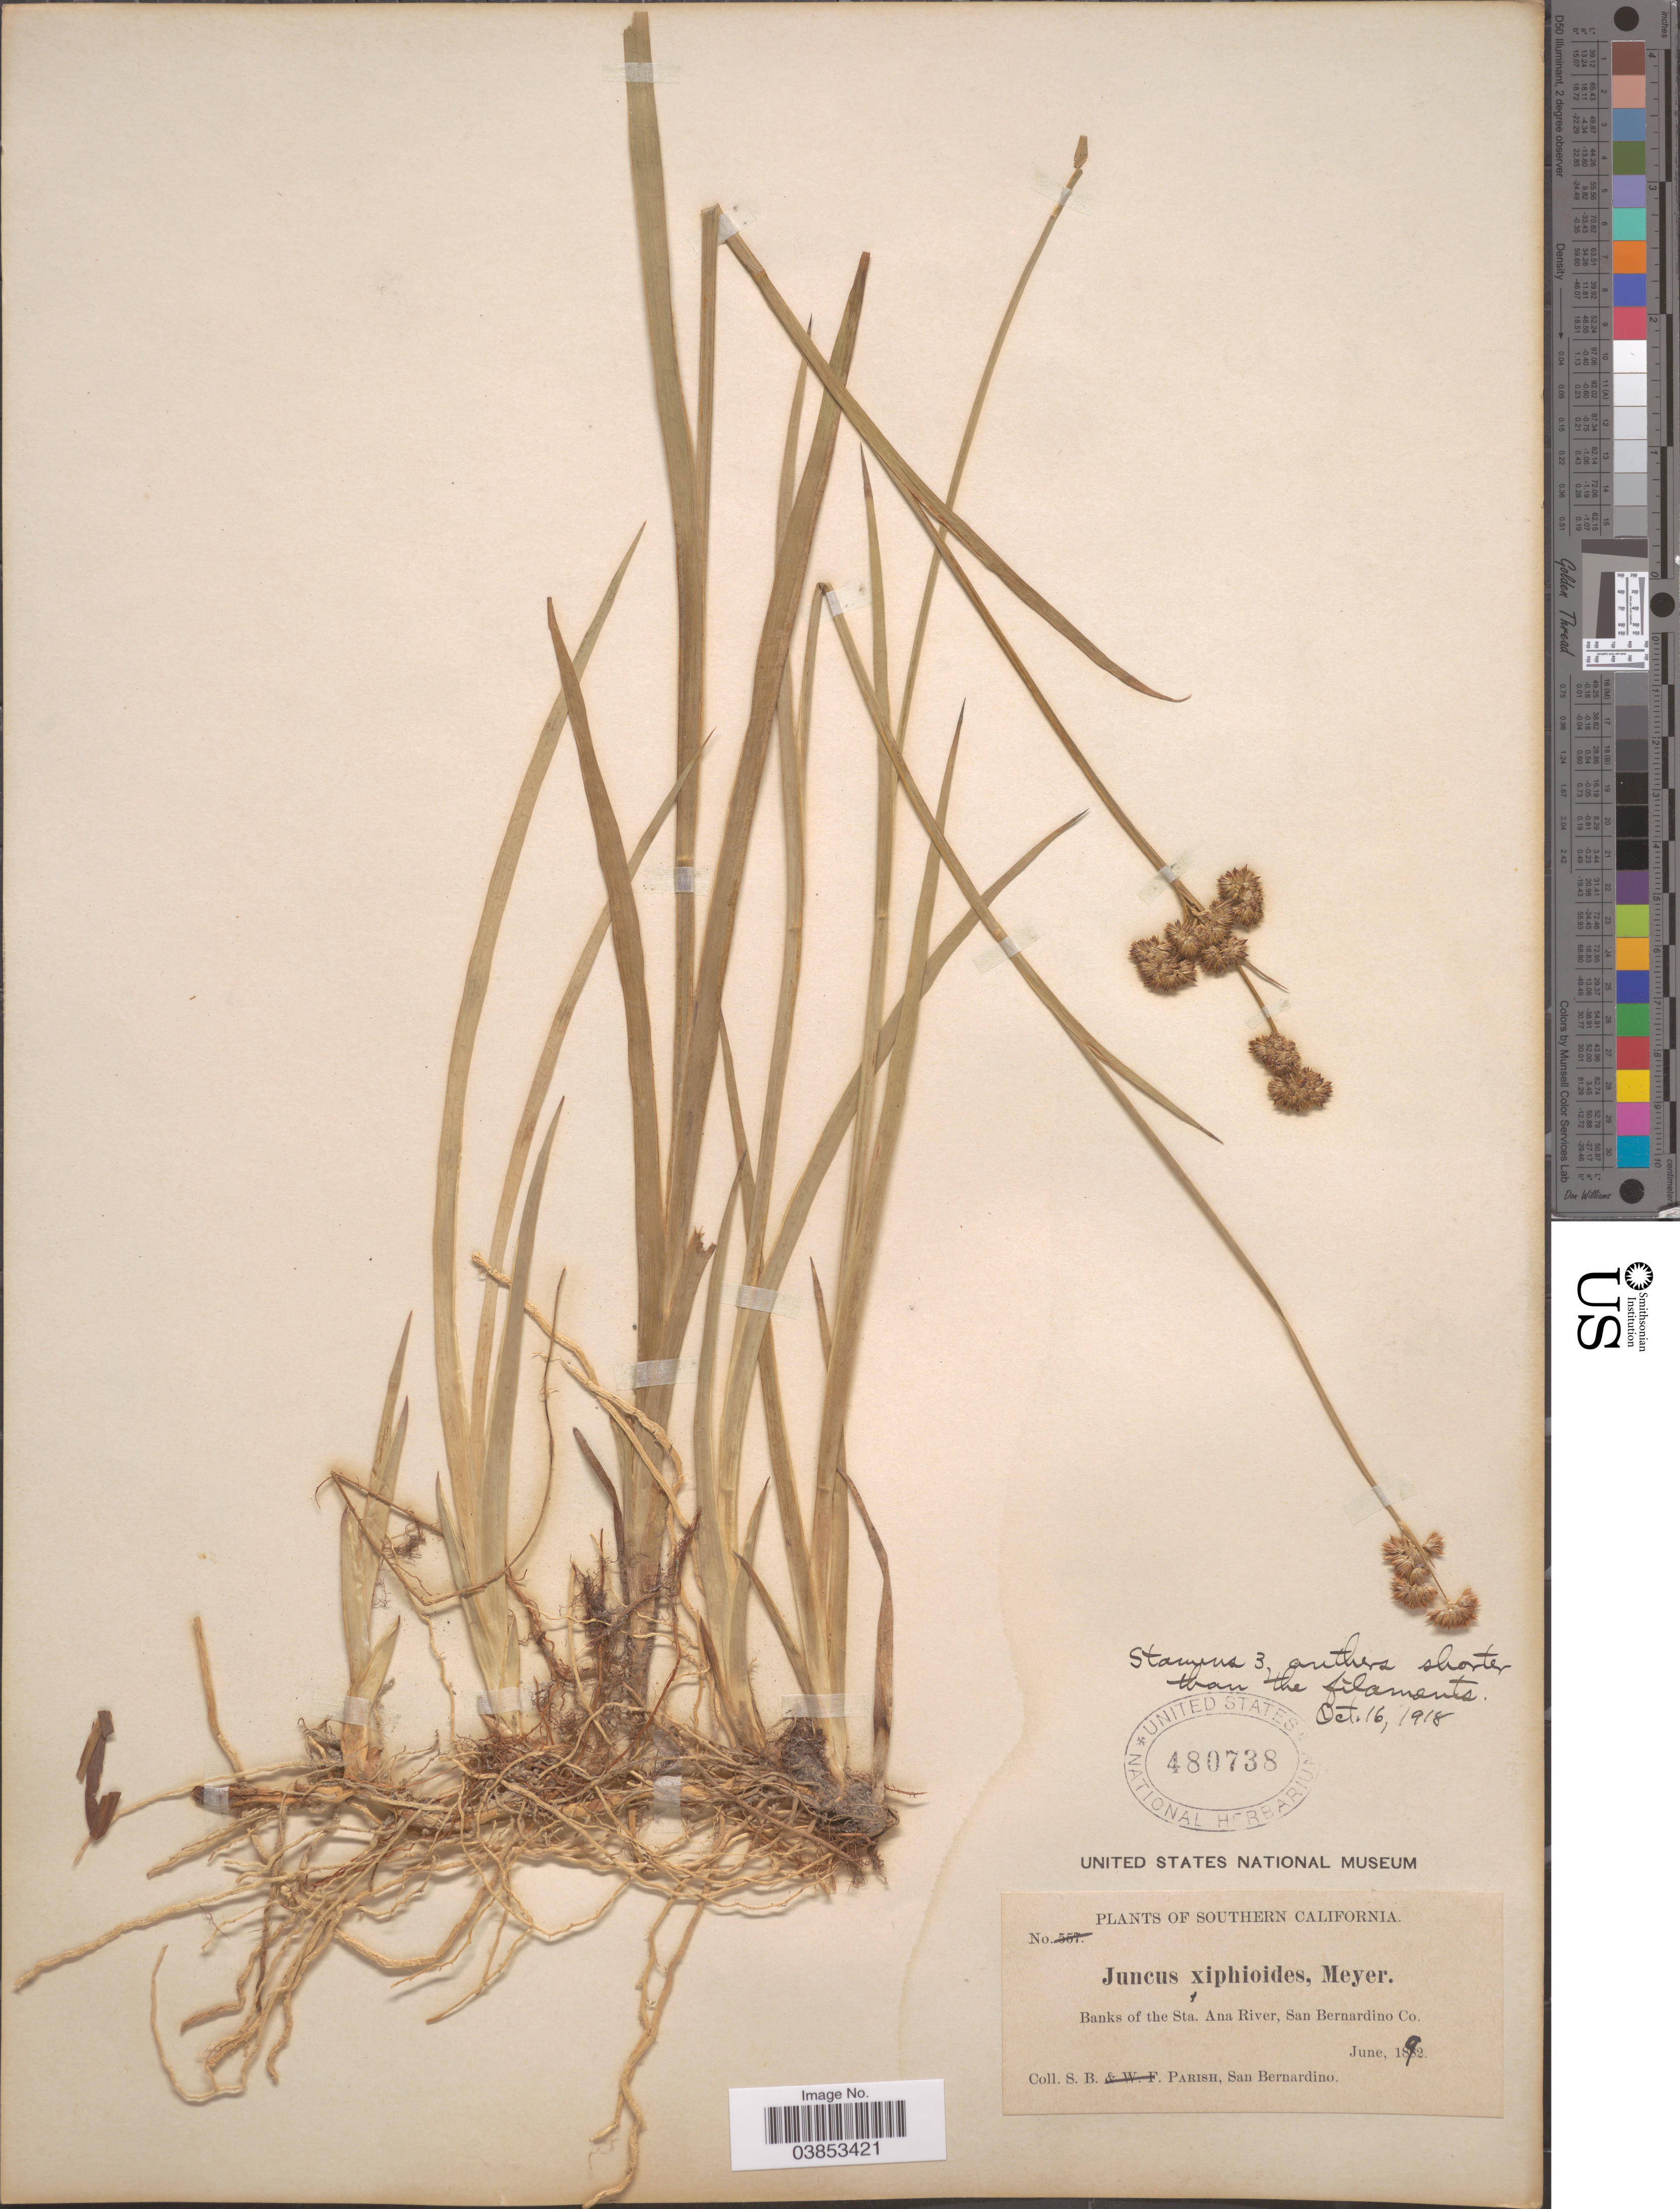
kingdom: Plantae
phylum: Tracheophyta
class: Liliopsida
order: Poales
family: Juncaceae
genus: Juncus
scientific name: Juncus ensifolius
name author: Wikstr.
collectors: S. B. Parish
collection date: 1892-06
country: United States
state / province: California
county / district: San Bernardino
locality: Southern California. Banks of the Sta. Ana River, San Bernardino Co.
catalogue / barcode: US 480738